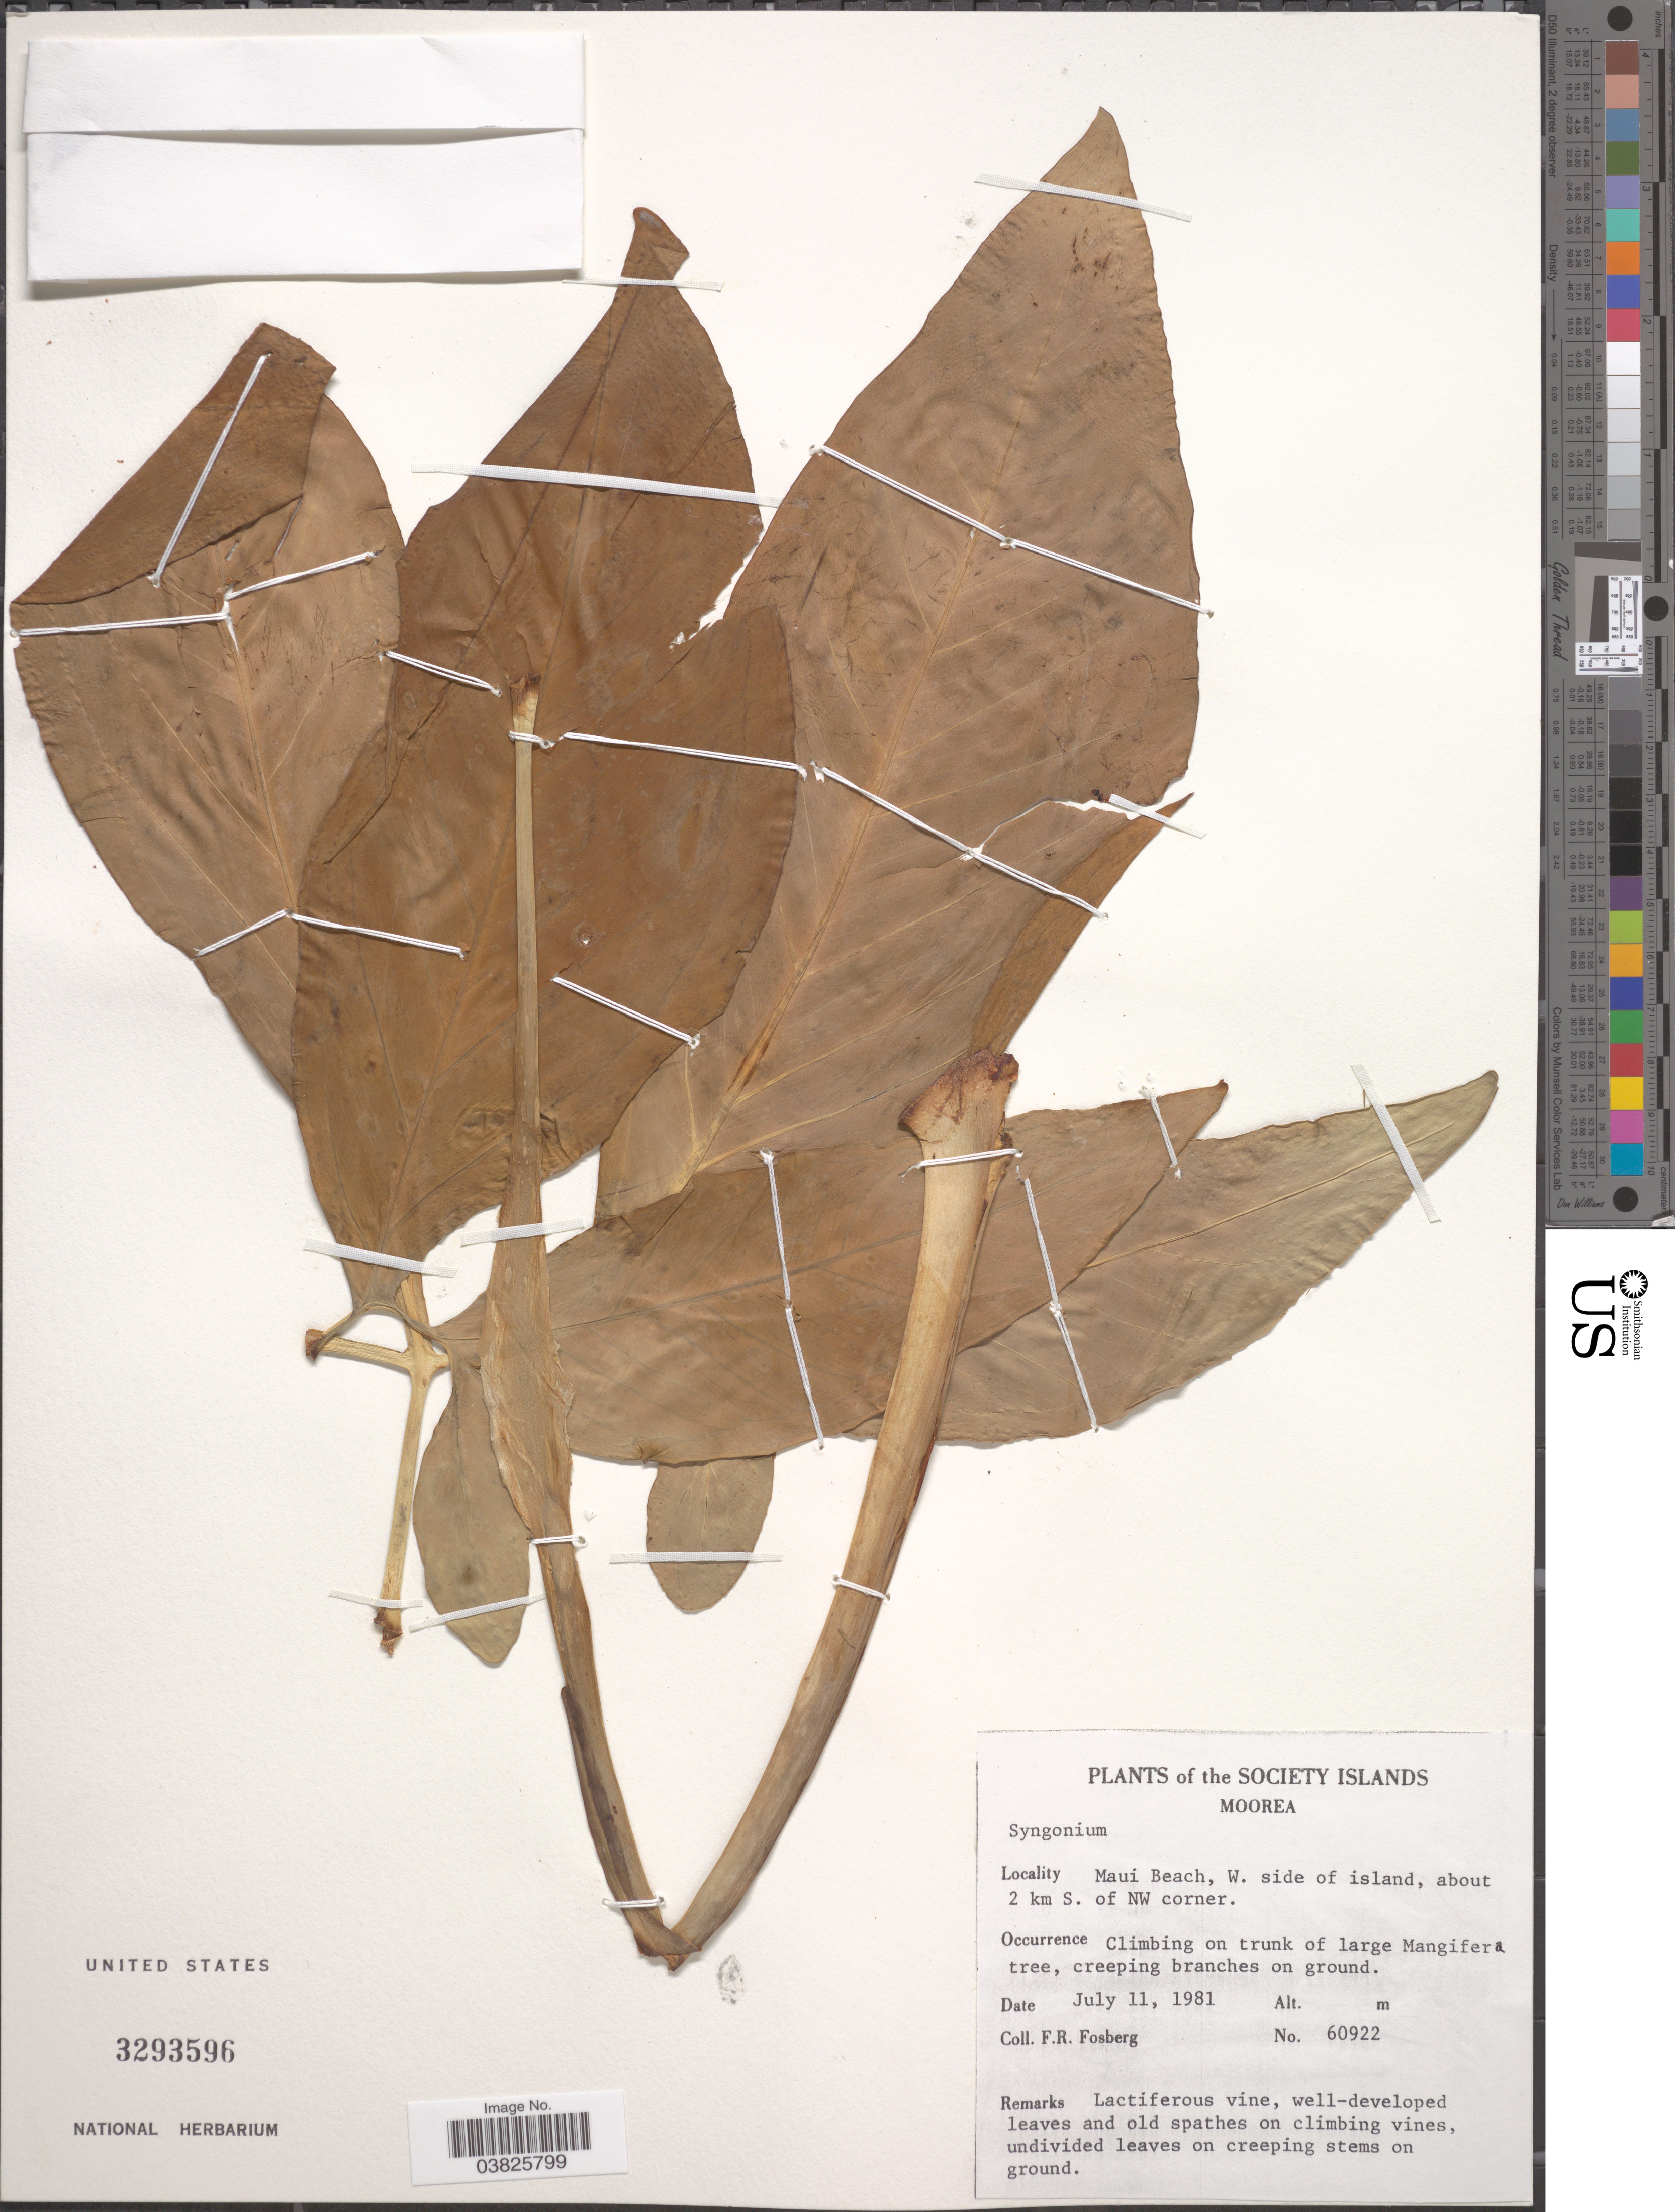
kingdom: Plantae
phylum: Tracheophyta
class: Liliopsida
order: Alismatales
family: Araceae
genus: Syngonium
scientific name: Syngonium sp.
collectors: F. R. Fosberg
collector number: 60922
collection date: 1981-07-11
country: French Polynesia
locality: Society Islands. Moorea. Maui Beach, W. side of island, about 2 km S. of NW corner.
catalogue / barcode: US 3293596